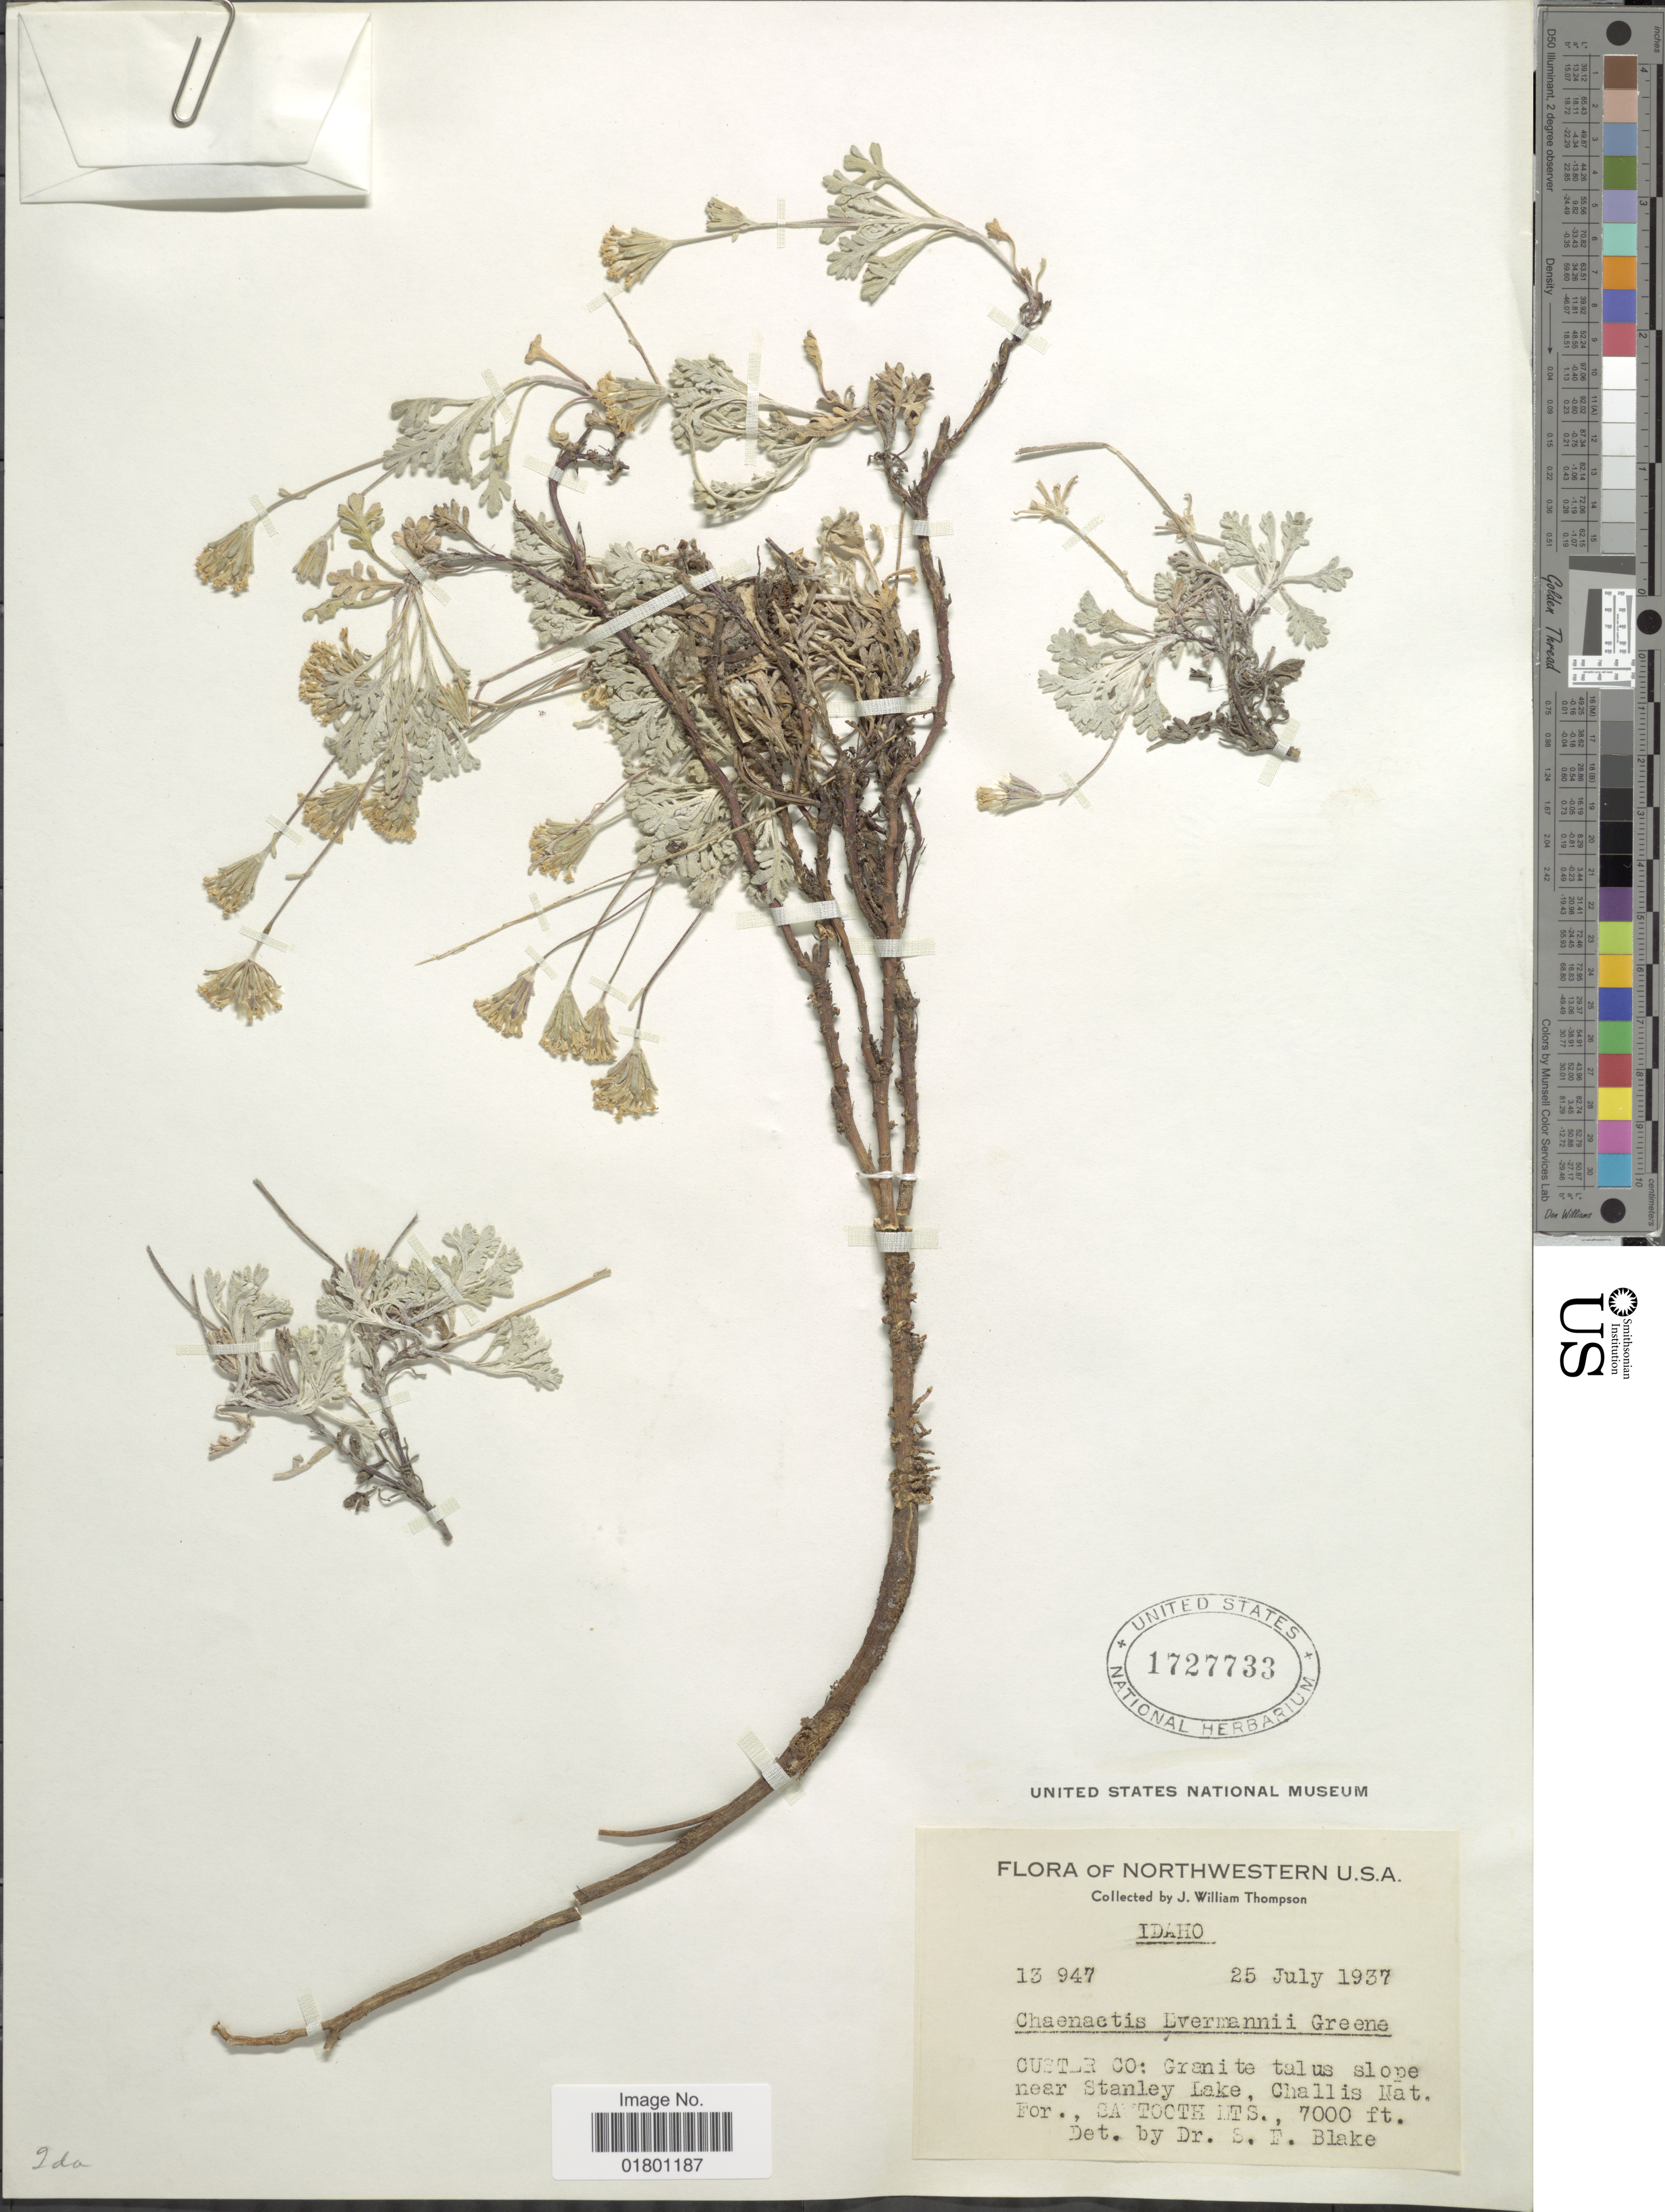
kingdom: Plantae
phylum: Tracheophyta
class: Magnoliopsida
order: Asterales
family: Asteraceae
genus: Chaenactis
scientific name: Chaenactis evermannii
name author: Greene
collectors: J. W. Thompson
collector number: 13947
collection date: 1937-07-25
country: United States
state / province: Idaho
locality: Northwestern U.S.A., Custer Co: Granite talus slope near Stanley Lake, Challis Nat. For., SA Tooth Mts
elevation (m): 2134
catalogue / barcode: US 1727733